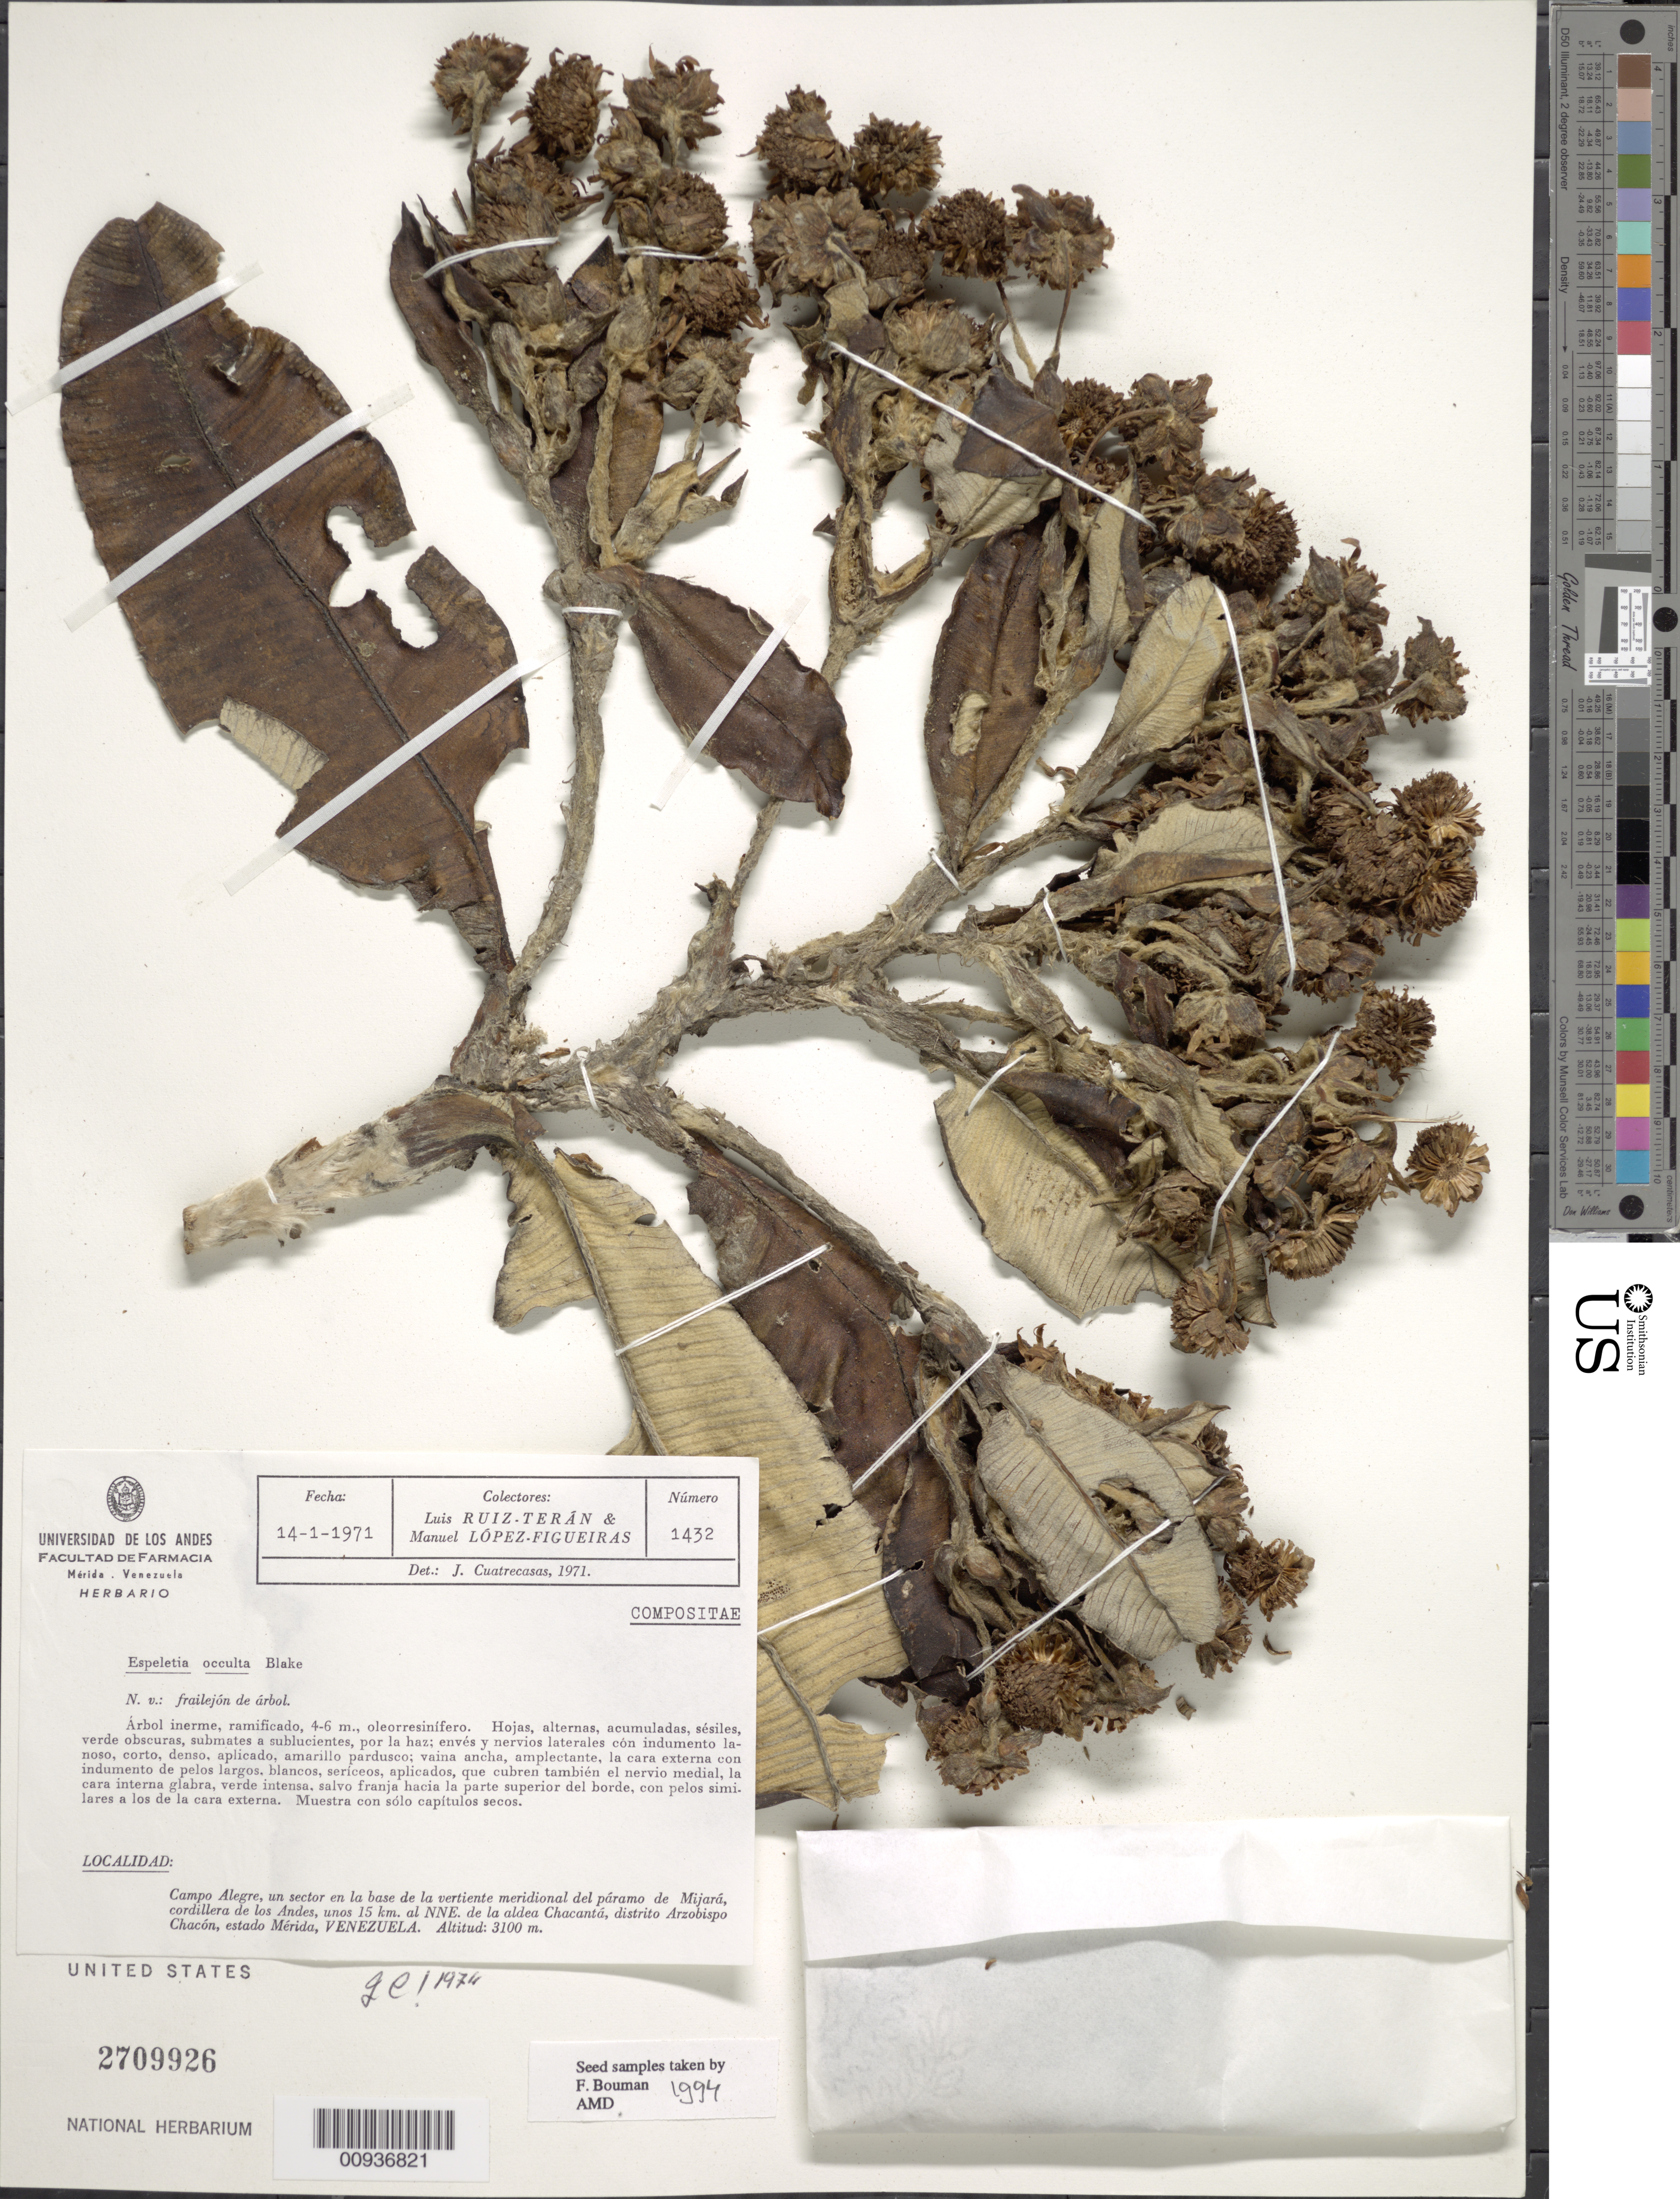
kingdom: Plantae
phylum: Tracheophyta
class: Magnoliopsida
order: Asterales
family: Asteraceae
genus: Libanothamnus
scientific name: Libanothamnus occultus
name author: (S.F. Blake) Cuatrec.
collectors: L. Teran & M. Lopéz-F.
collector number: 1432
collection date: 1971-01-14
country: Venezuela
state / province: Mérida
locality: Campo Alegre, paramo de Mijara, Cordillera de los Andes, unos 15 km al NNE de la aldea Chacanta, Distrito Arzobispo Chacon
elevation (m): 3100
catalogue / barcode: US 2709926